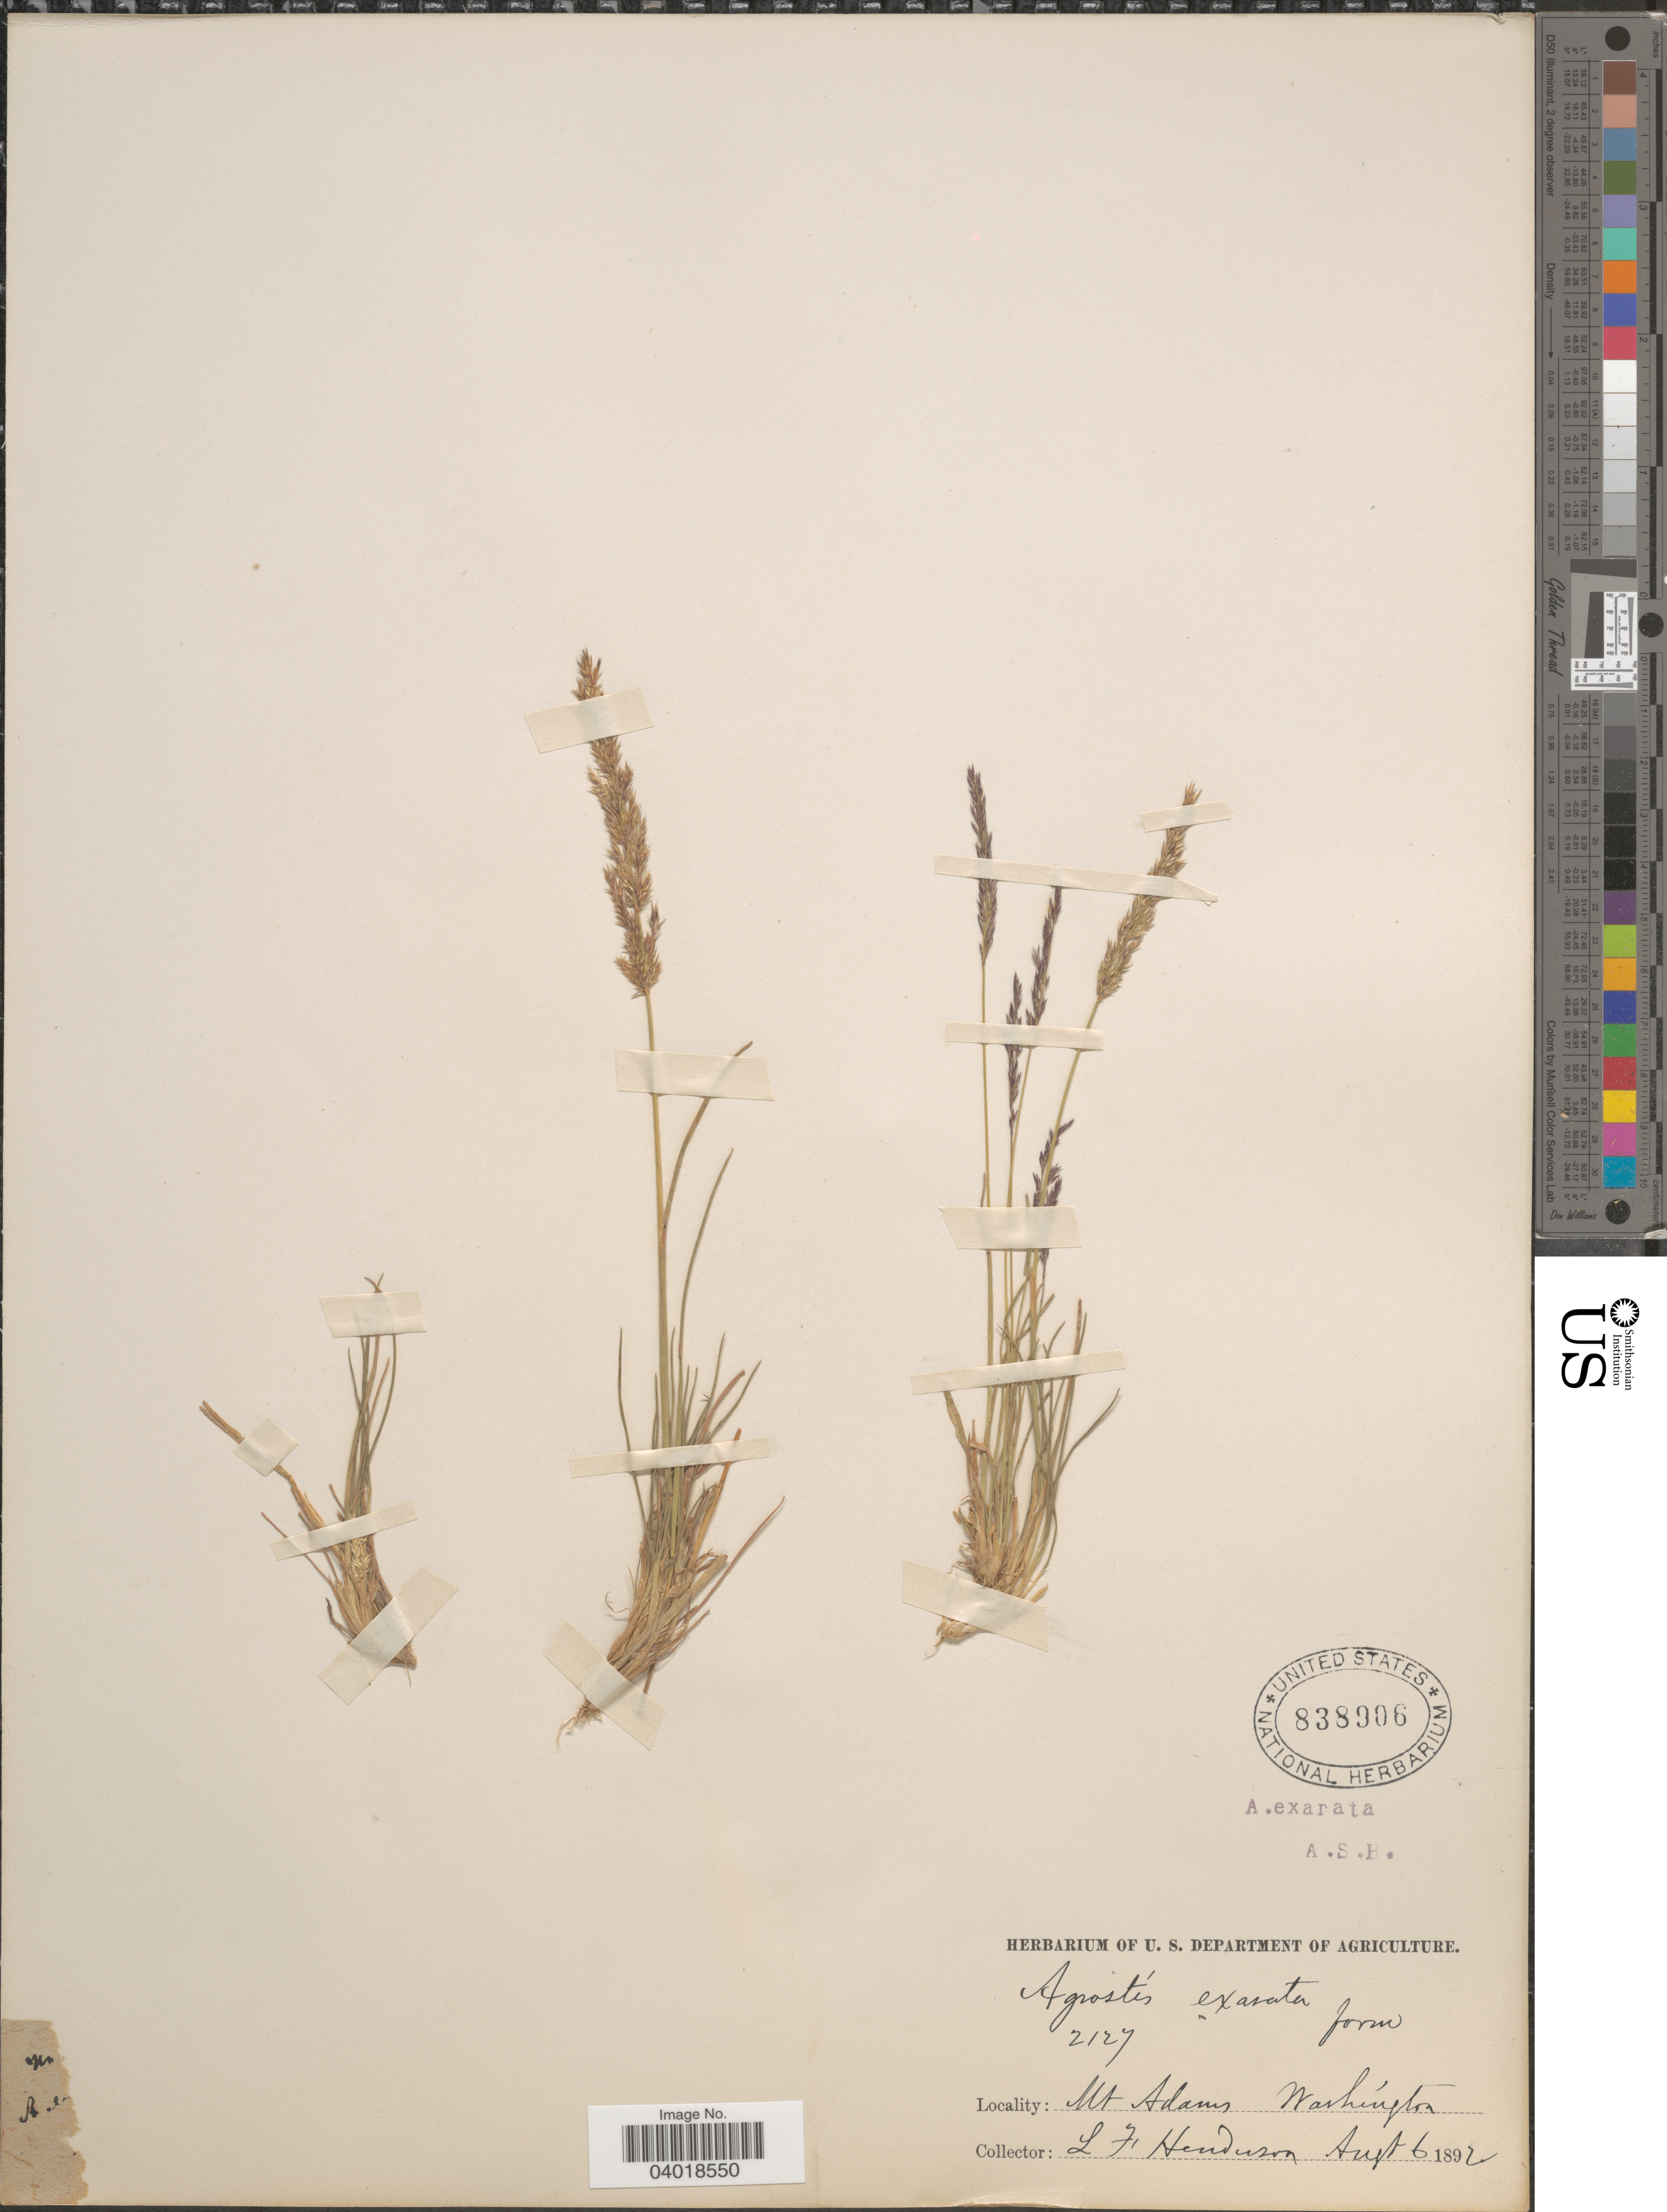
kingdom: Plantae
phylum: Tracheophyta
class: Liliopsida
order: Poales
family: Poaceae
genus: Agrostis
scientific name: Agrostis exarata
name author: Trin.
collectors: L. Henderson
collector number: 2127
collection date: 1892-08-06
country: United States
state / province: Washington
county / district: Yakima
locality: Mt Adams.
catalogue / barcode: US 838906